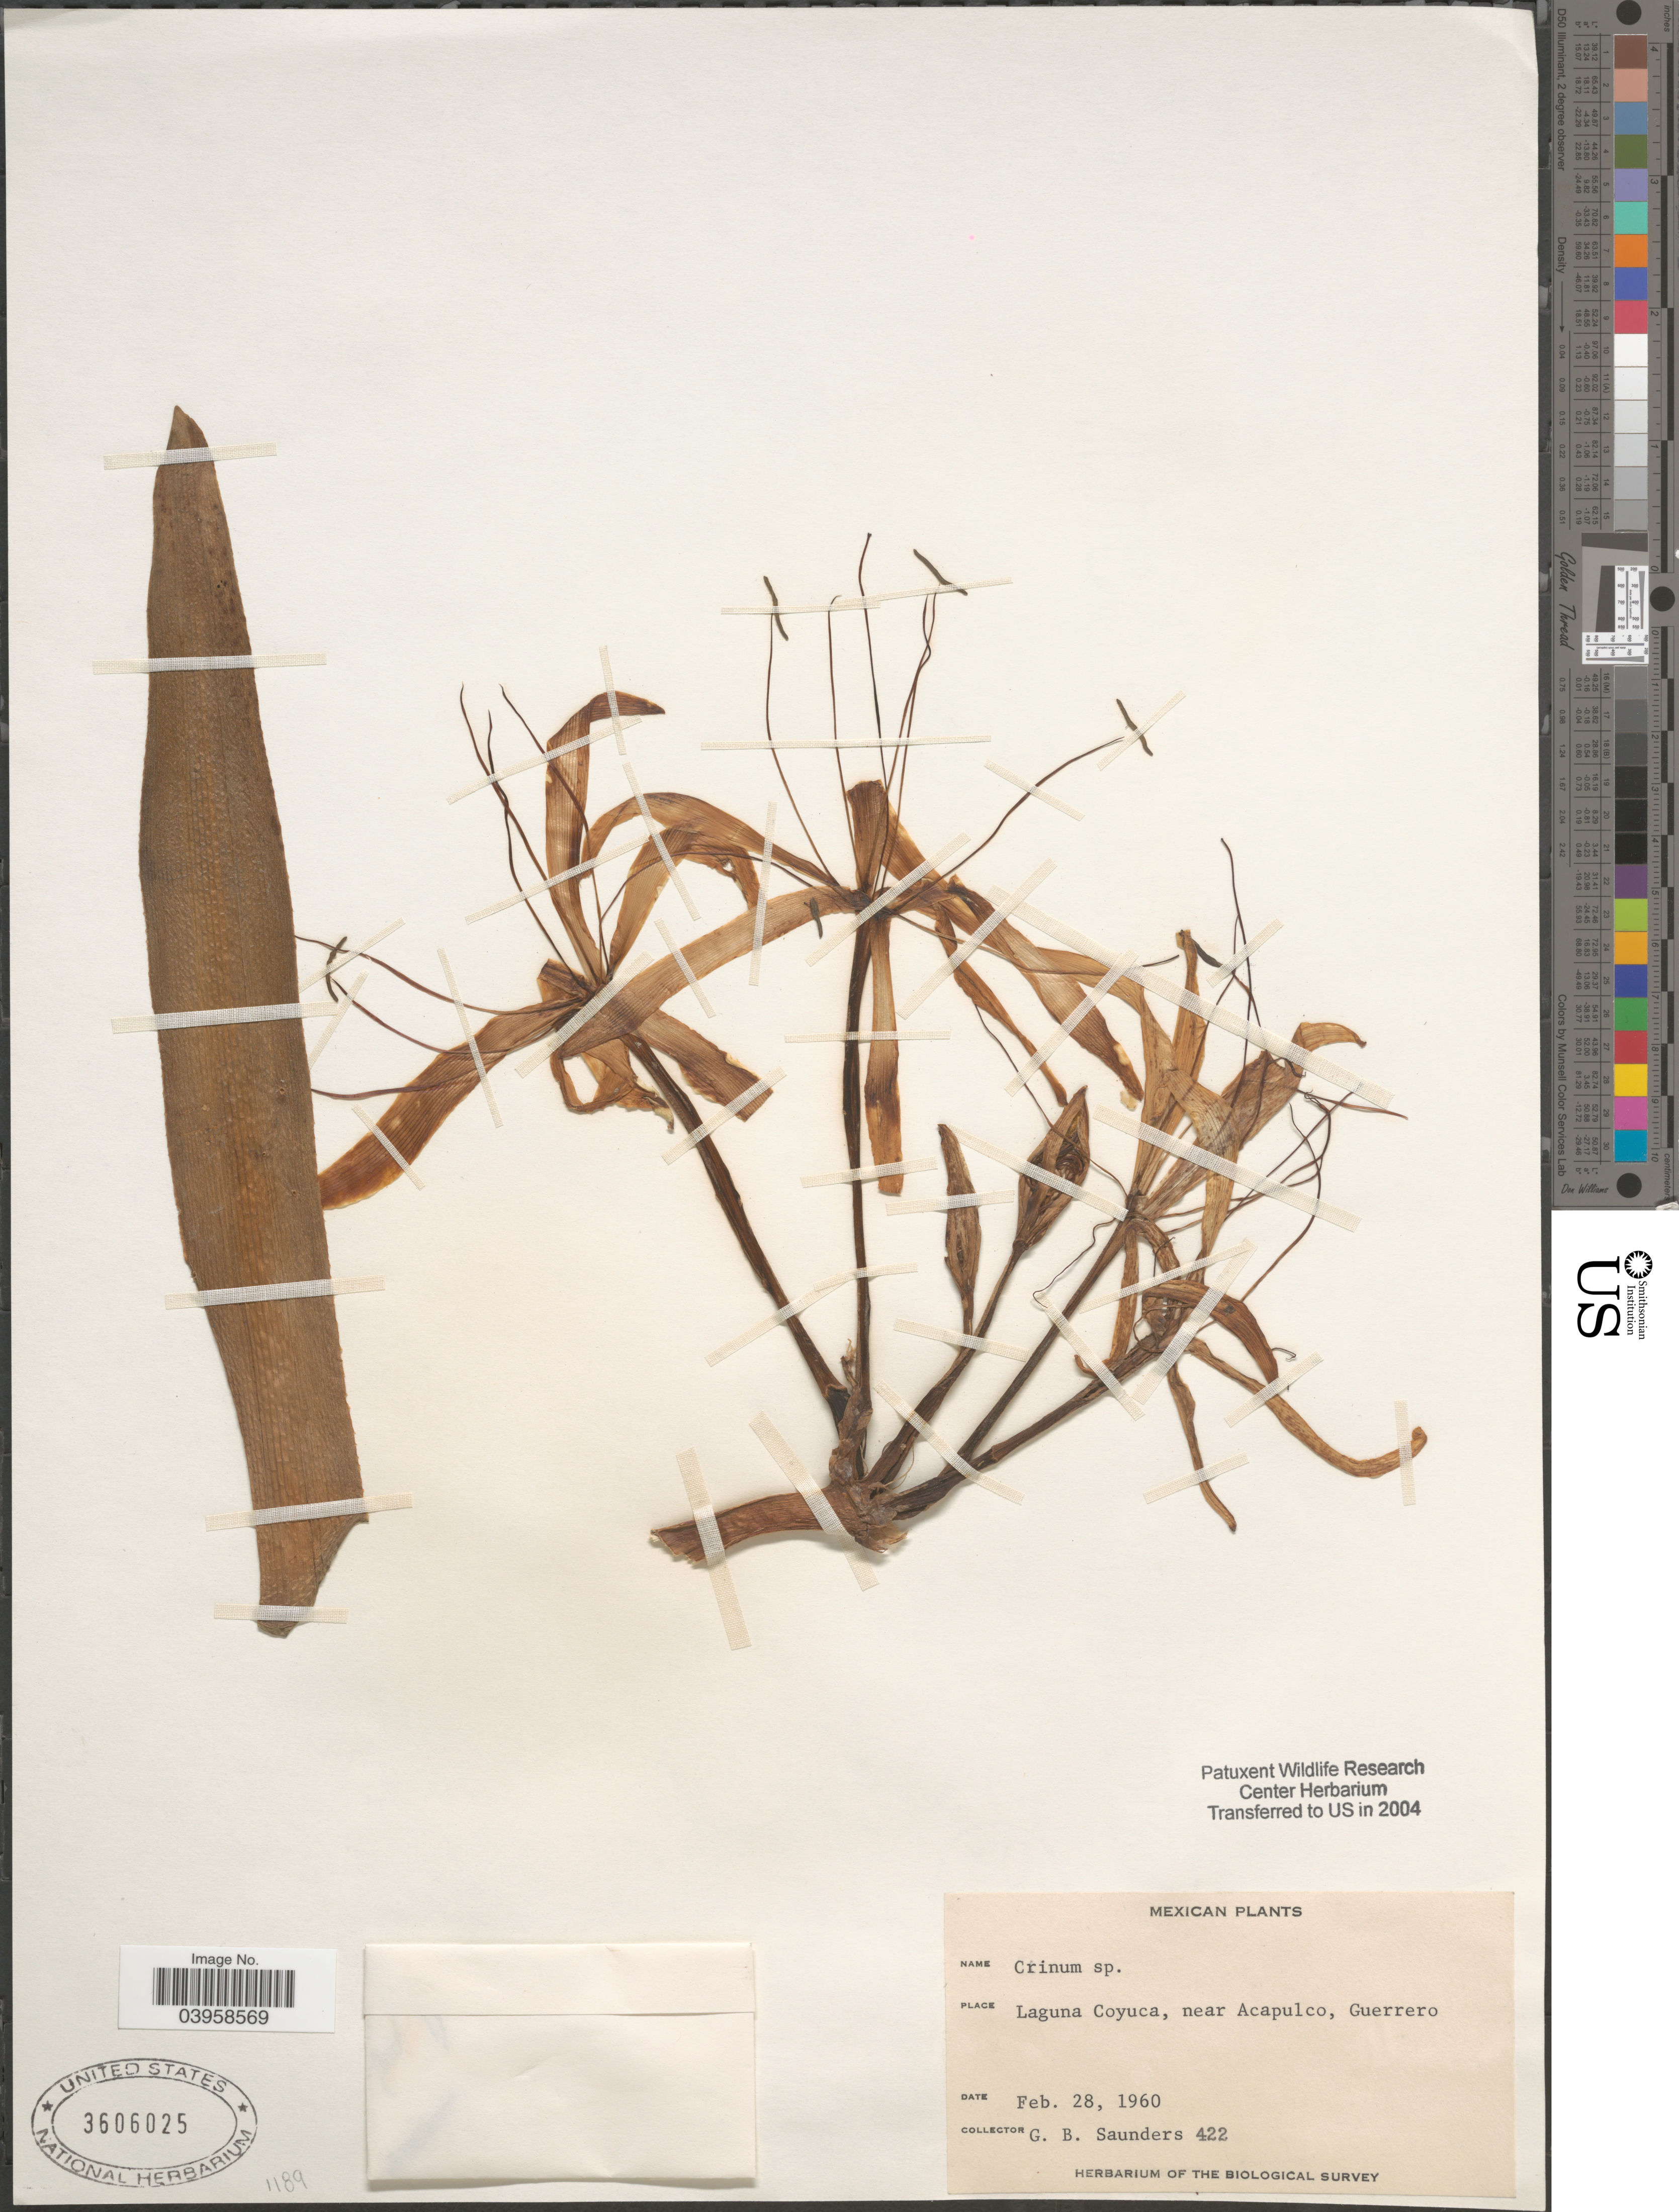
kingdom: Plantae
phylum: Tracheophyta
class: Liliopsida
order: Asparagales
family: Amaryllidaceae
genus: Crinum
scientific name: Crinum sp.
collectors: G. B. Saunders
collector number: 422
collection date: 1960-02-28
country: Mexico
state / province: Guerrero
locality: Laguna Coyuca, near Acapulco.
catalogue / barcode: US 3606025